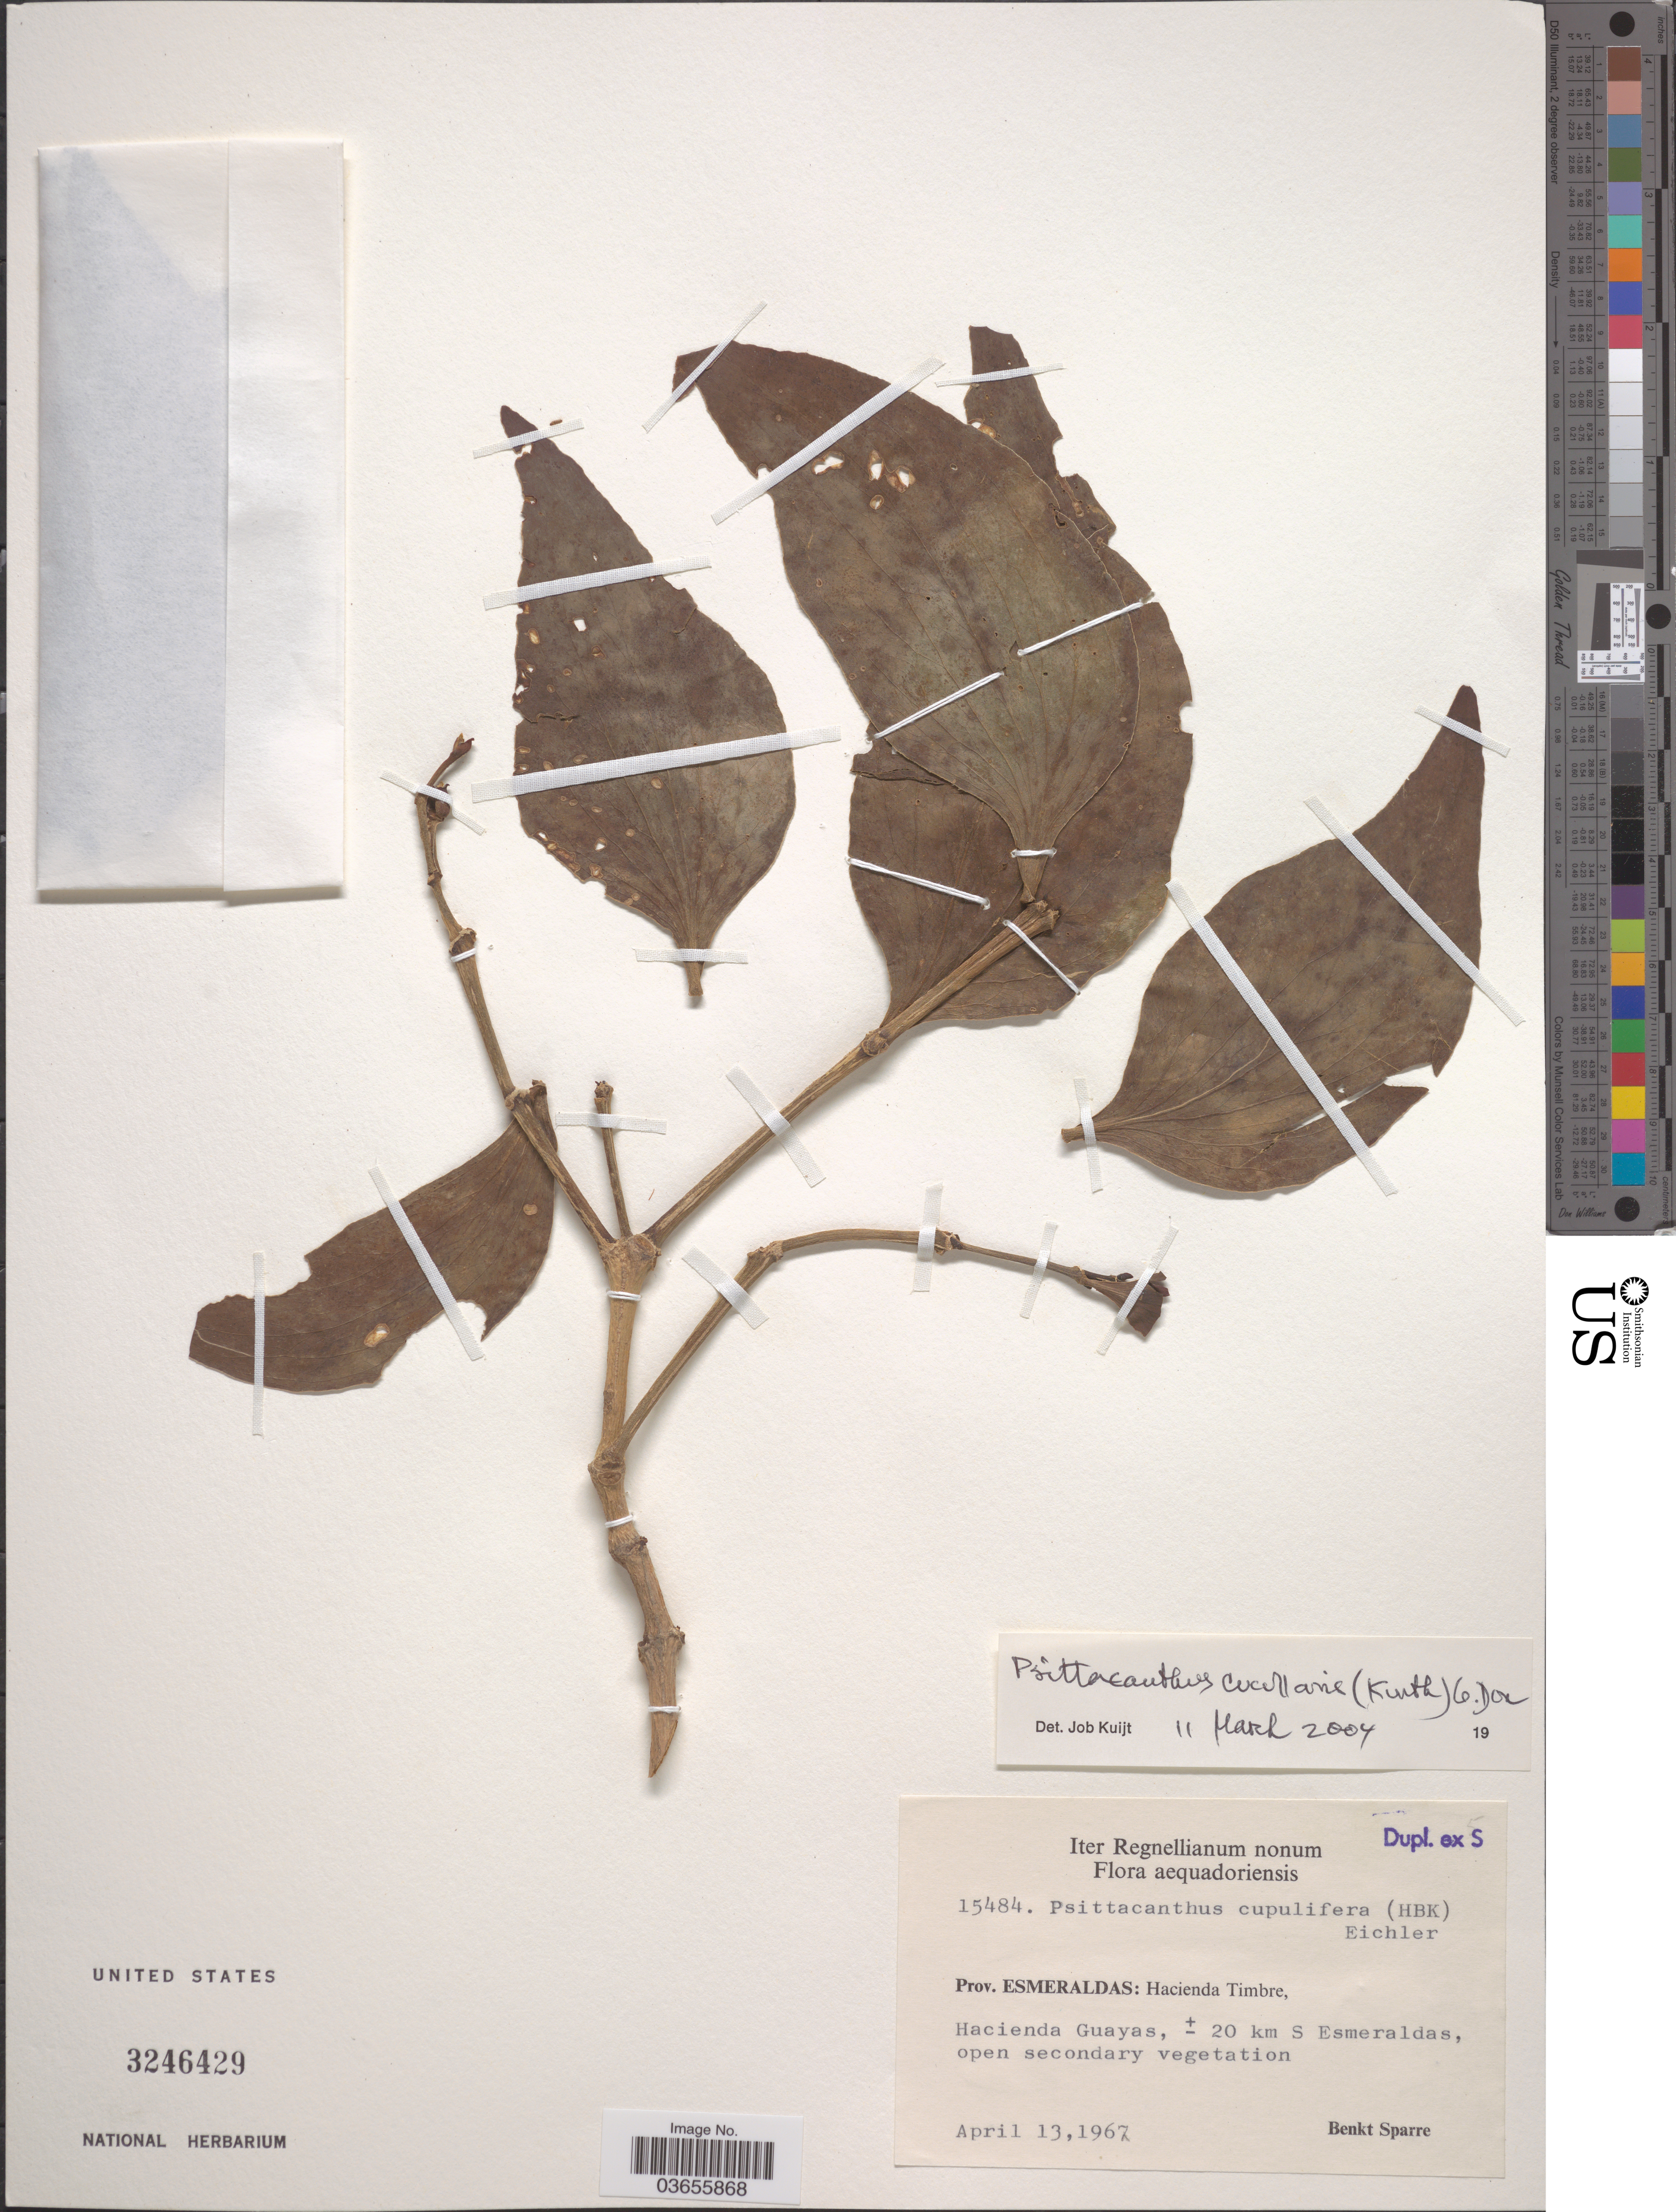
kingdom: Plantae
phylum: Tracheophyta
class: Magnoliopsida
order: Santalales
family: Loranthaceae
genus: Psittacanthus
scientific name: Psittacanthus cucullaris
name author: (Kunth) G. Don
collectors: B. Sparre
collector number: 15484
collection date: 1967-04-13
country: Ecuador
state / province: Esmeraldas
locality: Hacienda Timbre, Hacienda Guayas, ± 20 km S Esmeraldas.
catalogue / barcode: US 3246429